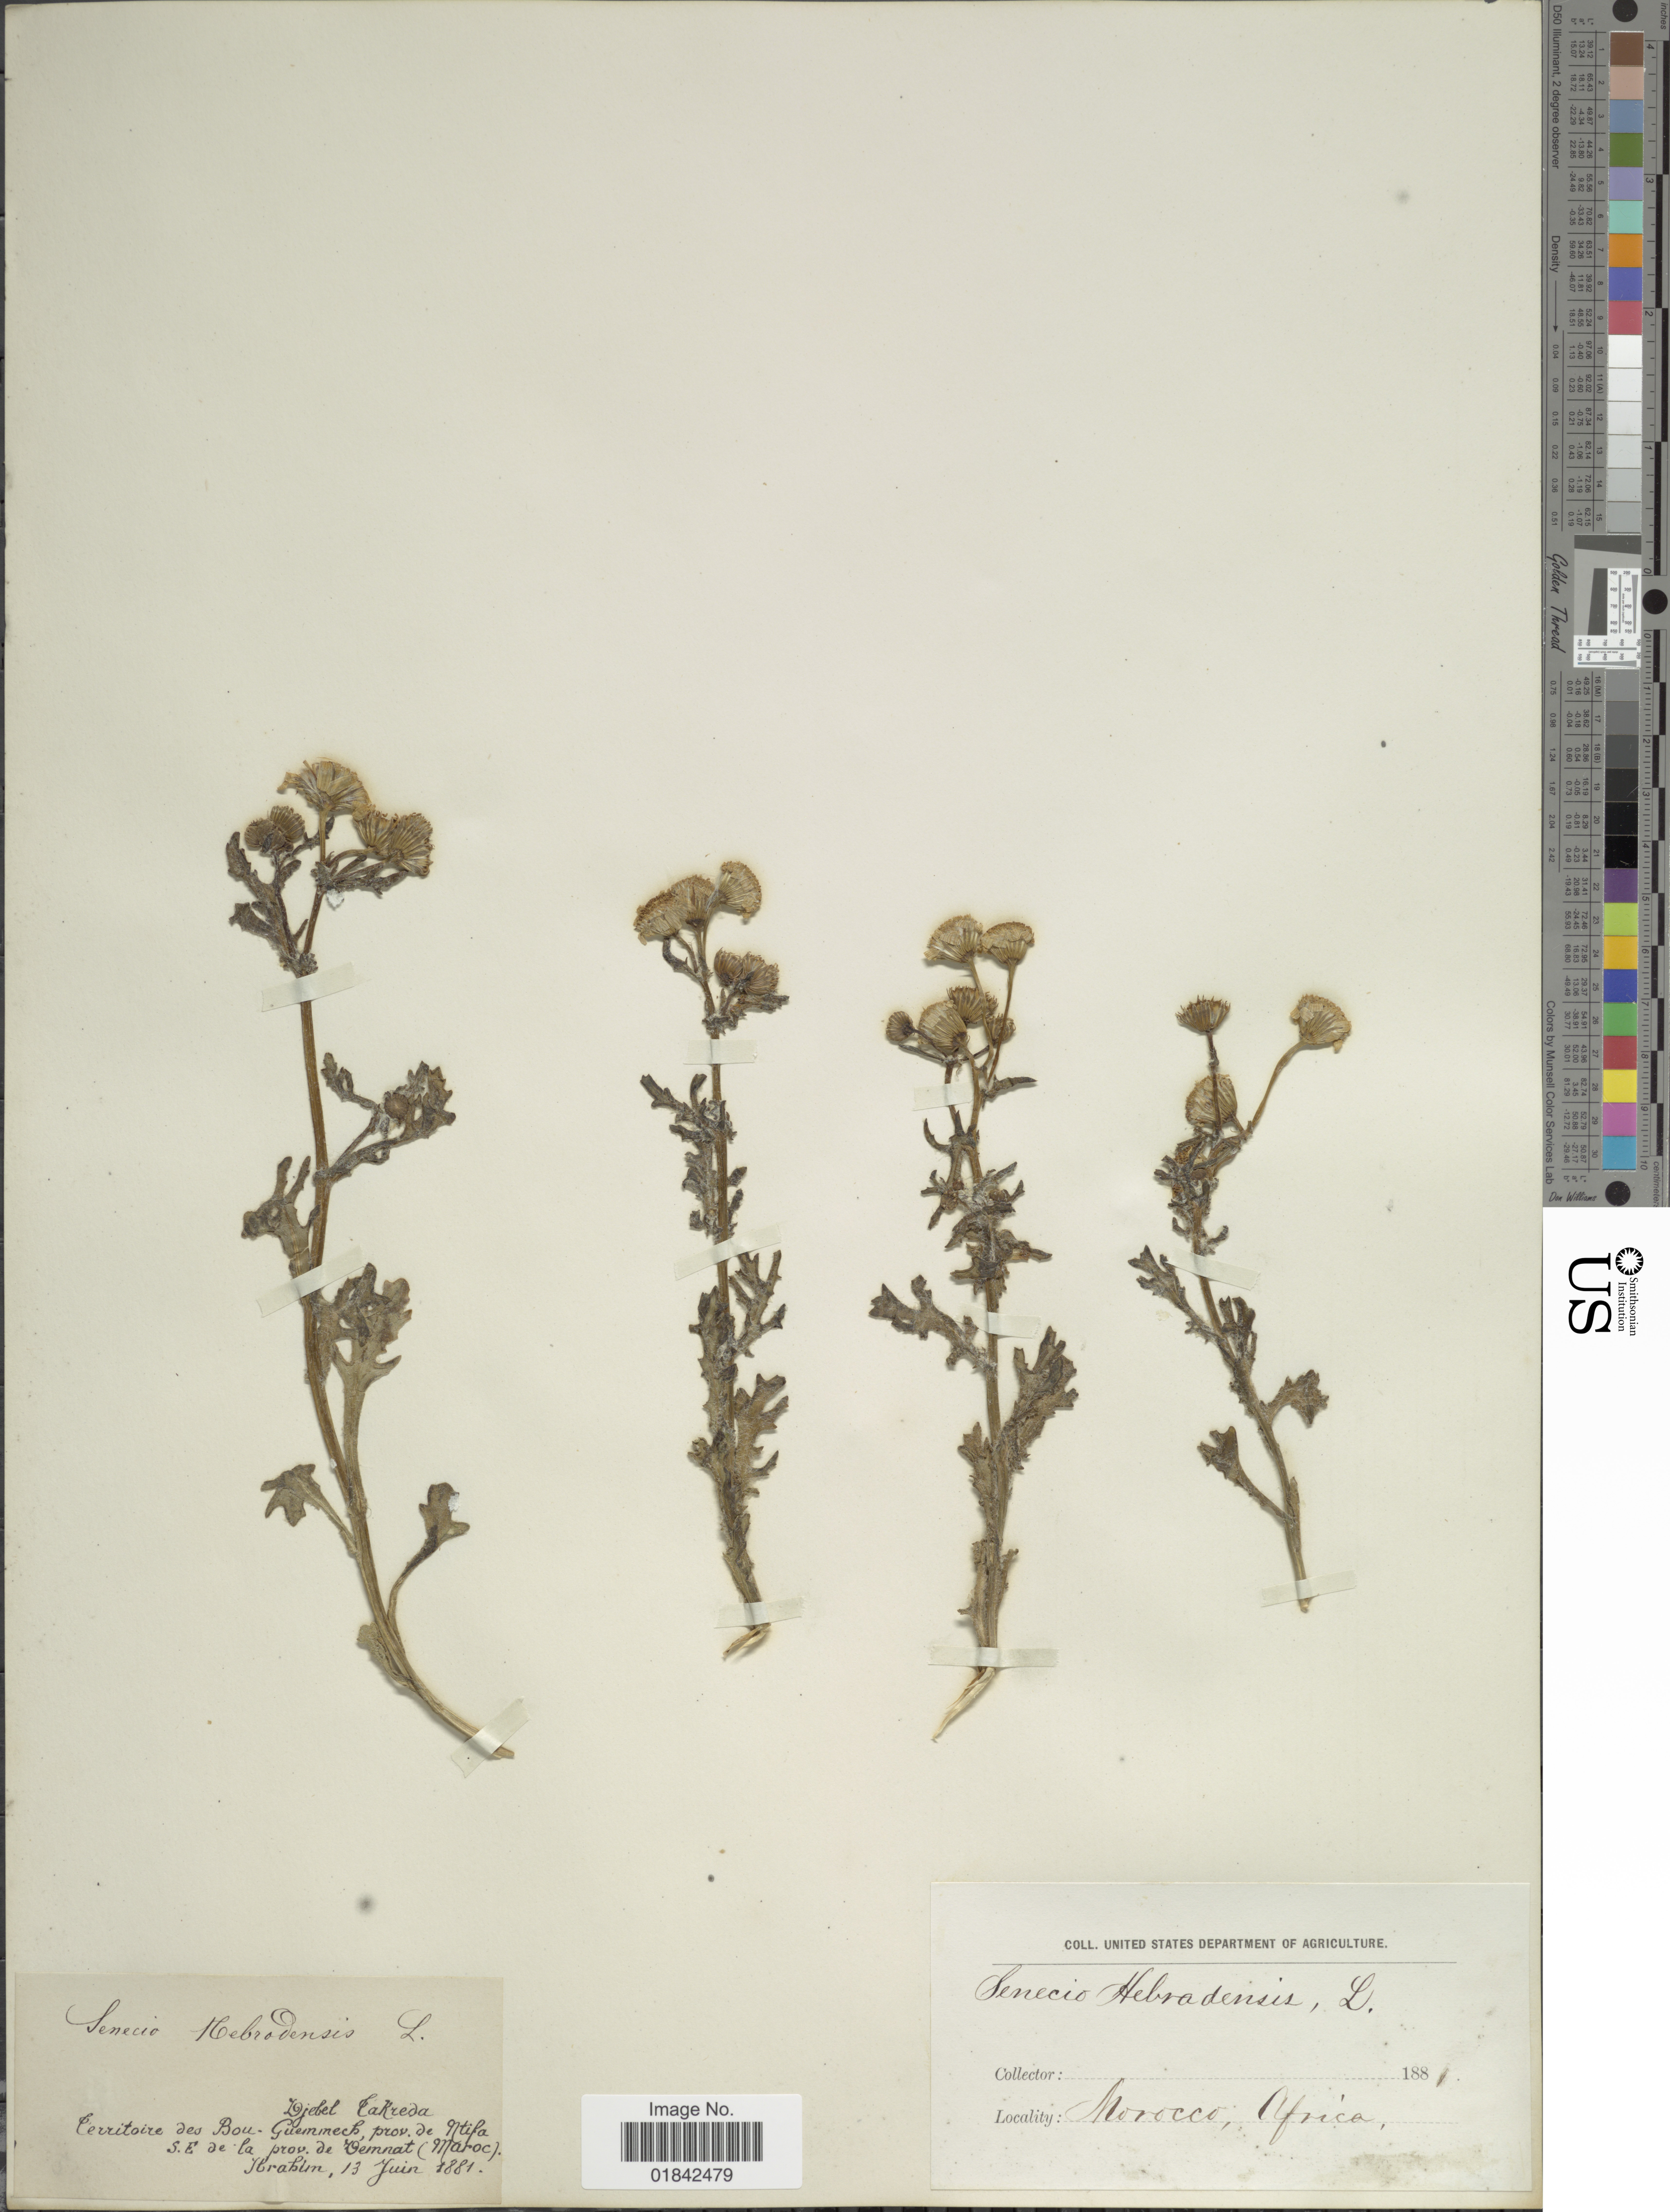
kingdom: Plantae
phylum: Tracheophyta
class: Magnoliopsida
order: Asterales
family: Asteraceae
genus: Senecio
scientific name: Senecio nebrodensis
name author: L.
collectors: -. Ibrahim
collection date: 1881-06-13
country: Morocco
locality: Djebel Takreda. Territoire des Bou-Guemmech, prov. de Ntifa S.E. de la prov. de Demnat